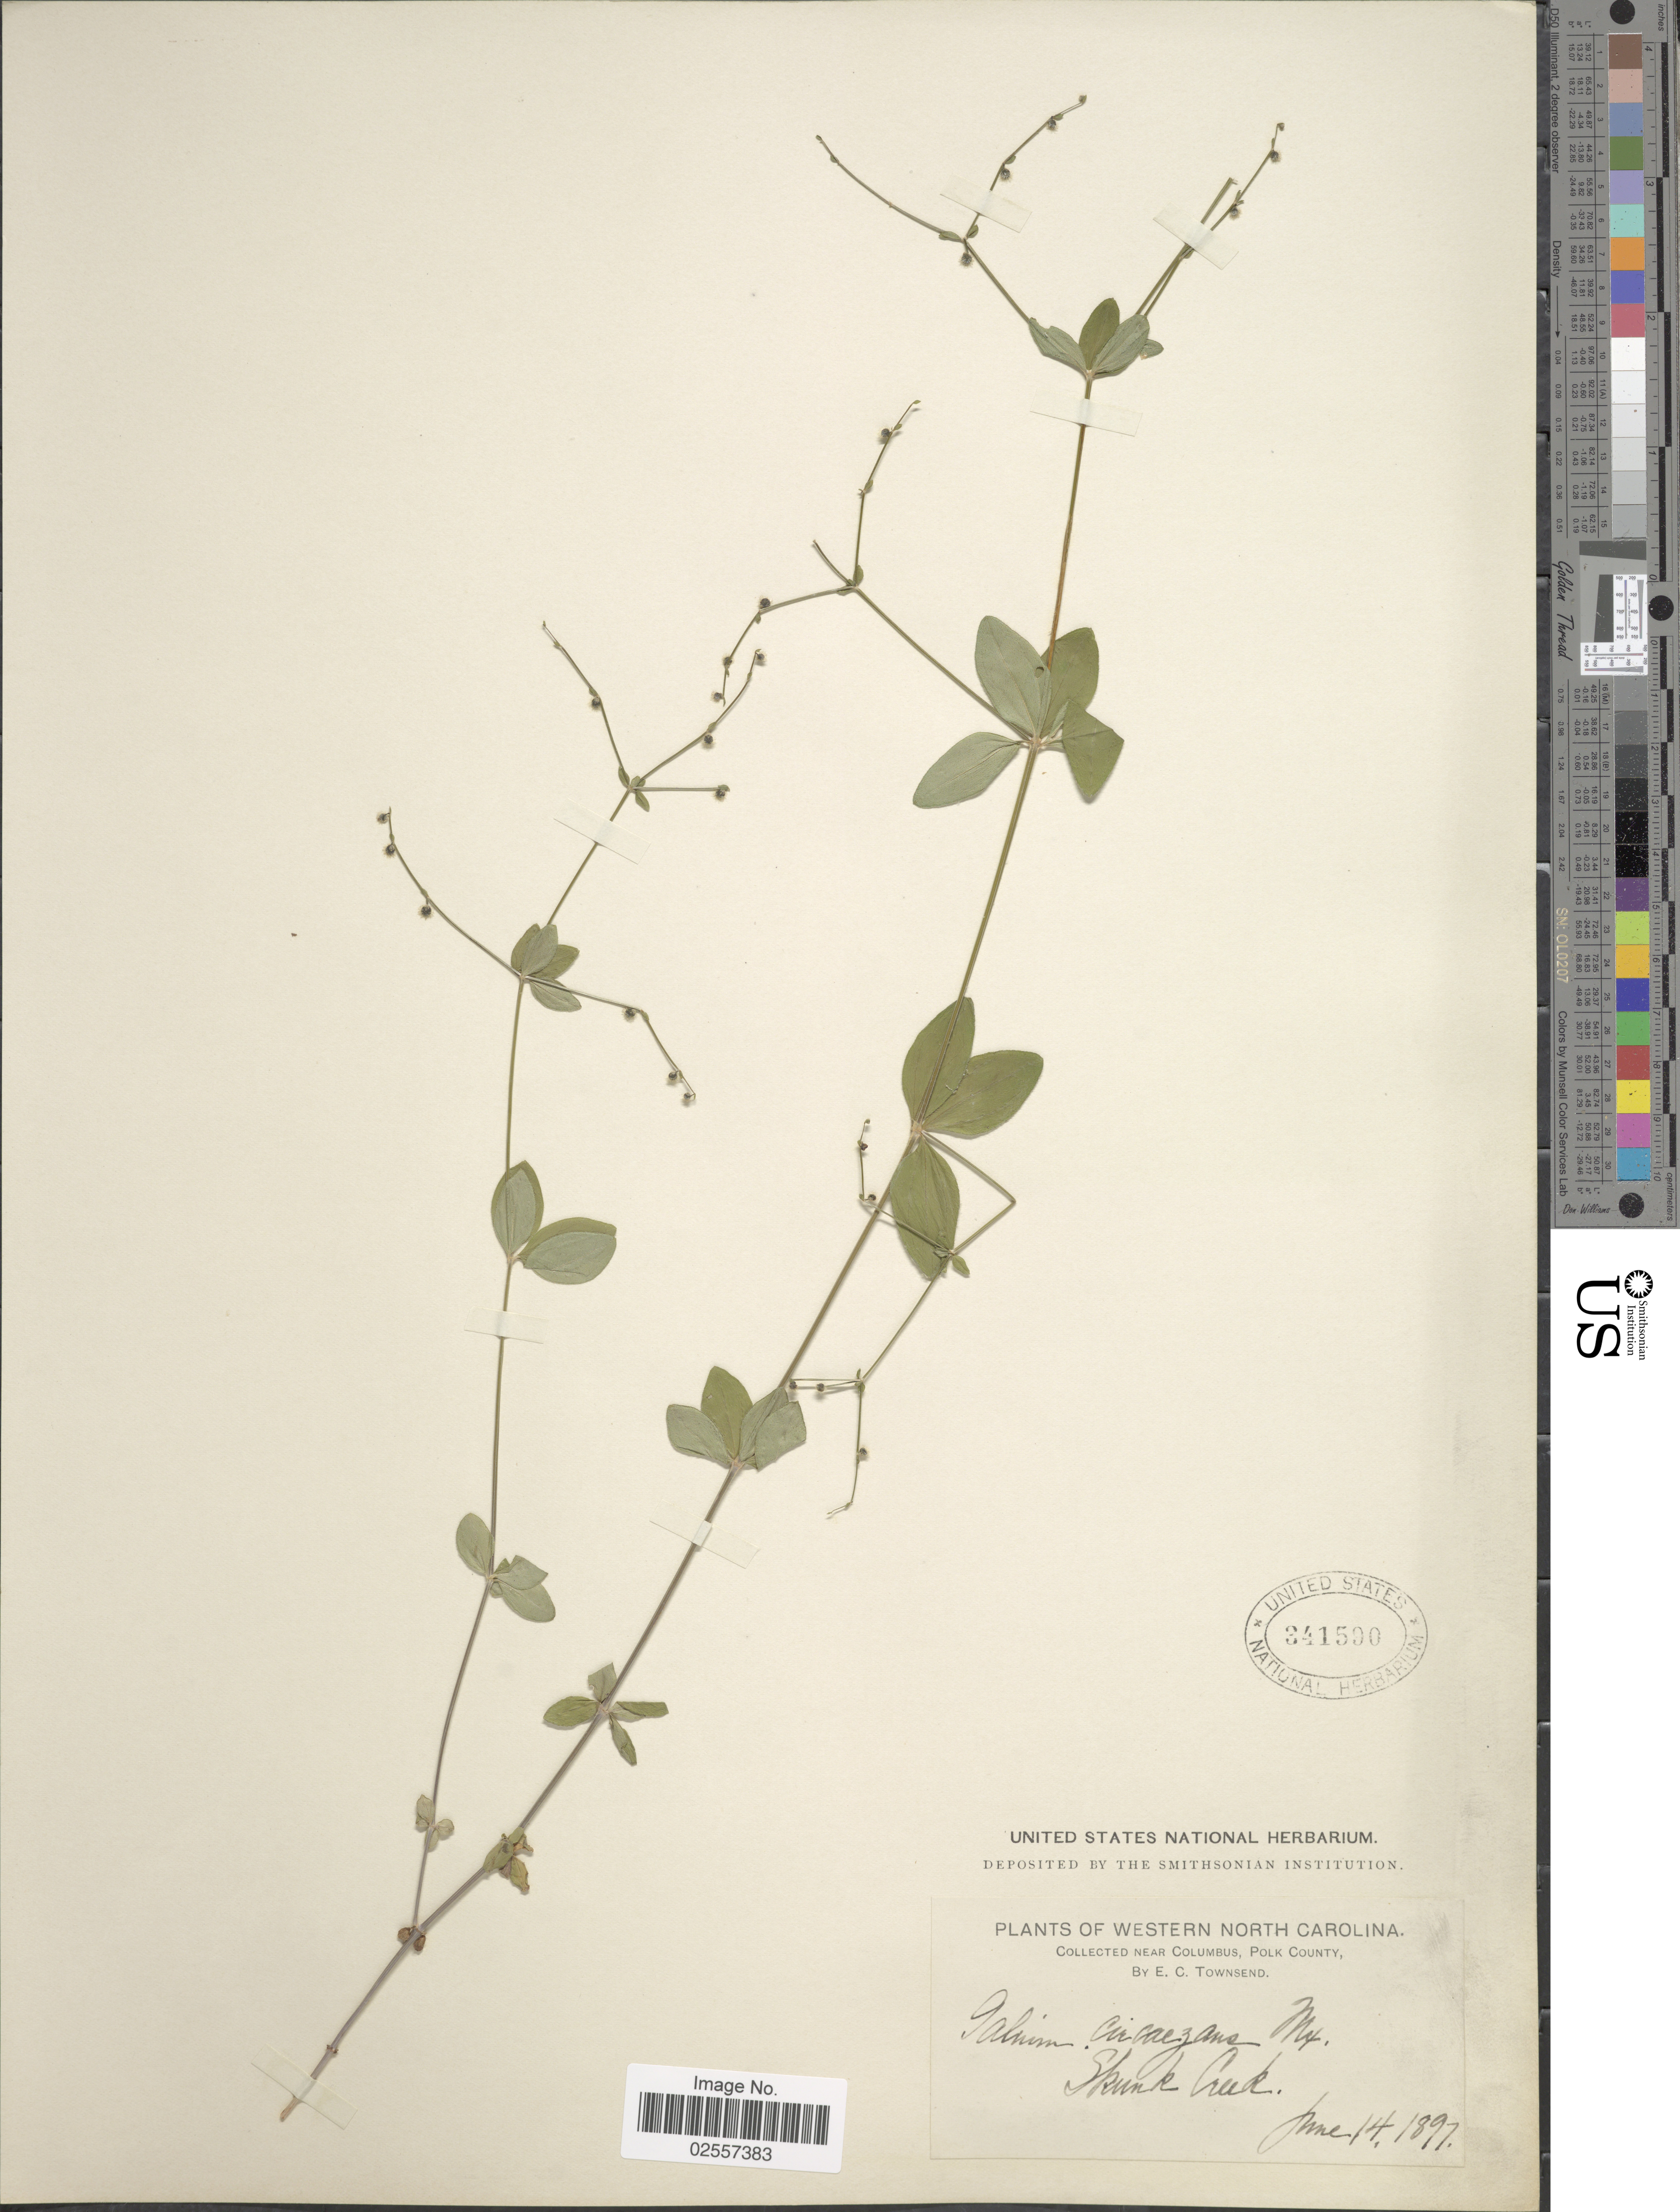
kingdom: Plantae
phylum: Tracheophyta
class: Magnoliopsida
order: Gentianales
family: Rubiaceae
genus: Galium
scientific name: Galium circaezans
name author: Michx.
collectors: E. C. Townsend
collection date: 1897-06-14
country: United States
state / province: North Carolina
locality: Western North Carolina. Near Columbus, Polk County, Skunk Creek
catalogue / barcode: US 341590